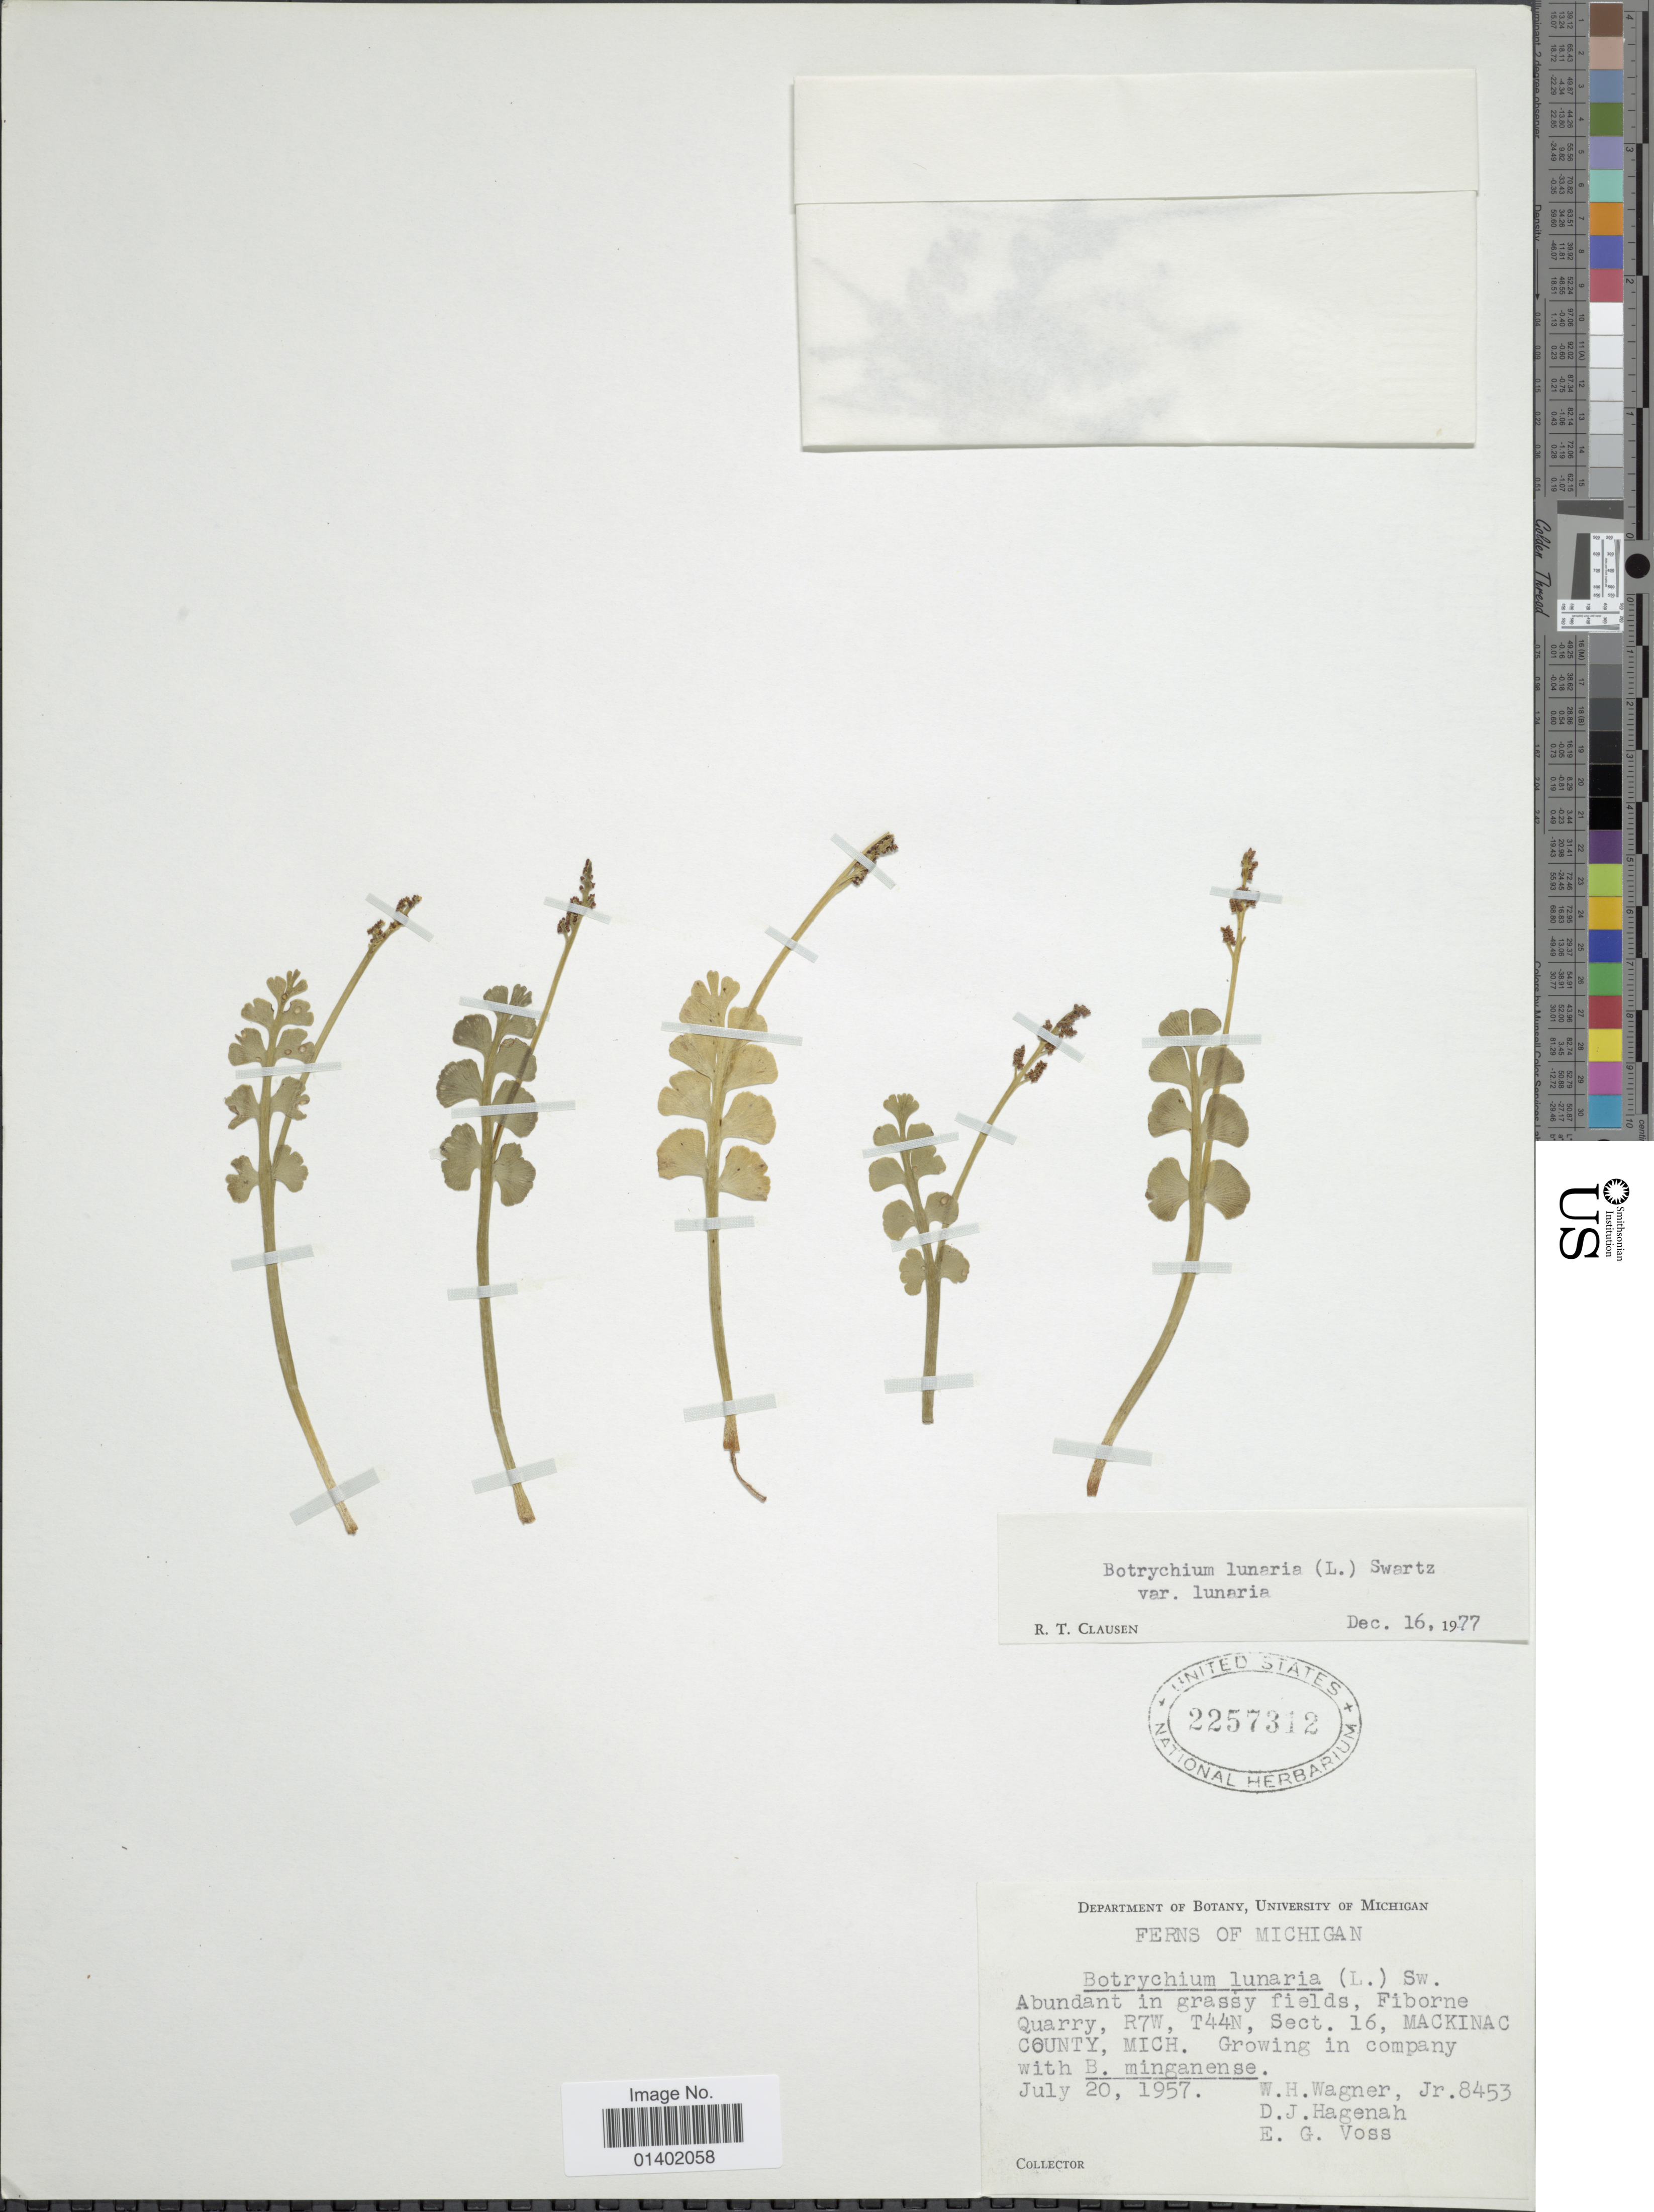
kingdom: Plantae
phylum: Tracheophyta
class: Polypodiopsida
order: Ophioglossales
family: Ophioglossaceae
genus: Botrychium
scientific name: Botrychium lunaria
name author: (L.) Sw.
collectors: W. H. Wagner, D. Hagenah & E. G. Voss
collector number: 8453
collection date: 1957-07-20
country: United States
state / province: Michigan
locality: Abundant in grassy fields, Fiborne Quarry, R7W, T44N, sect. 16, Mackinac County,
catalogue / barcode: US 2257312